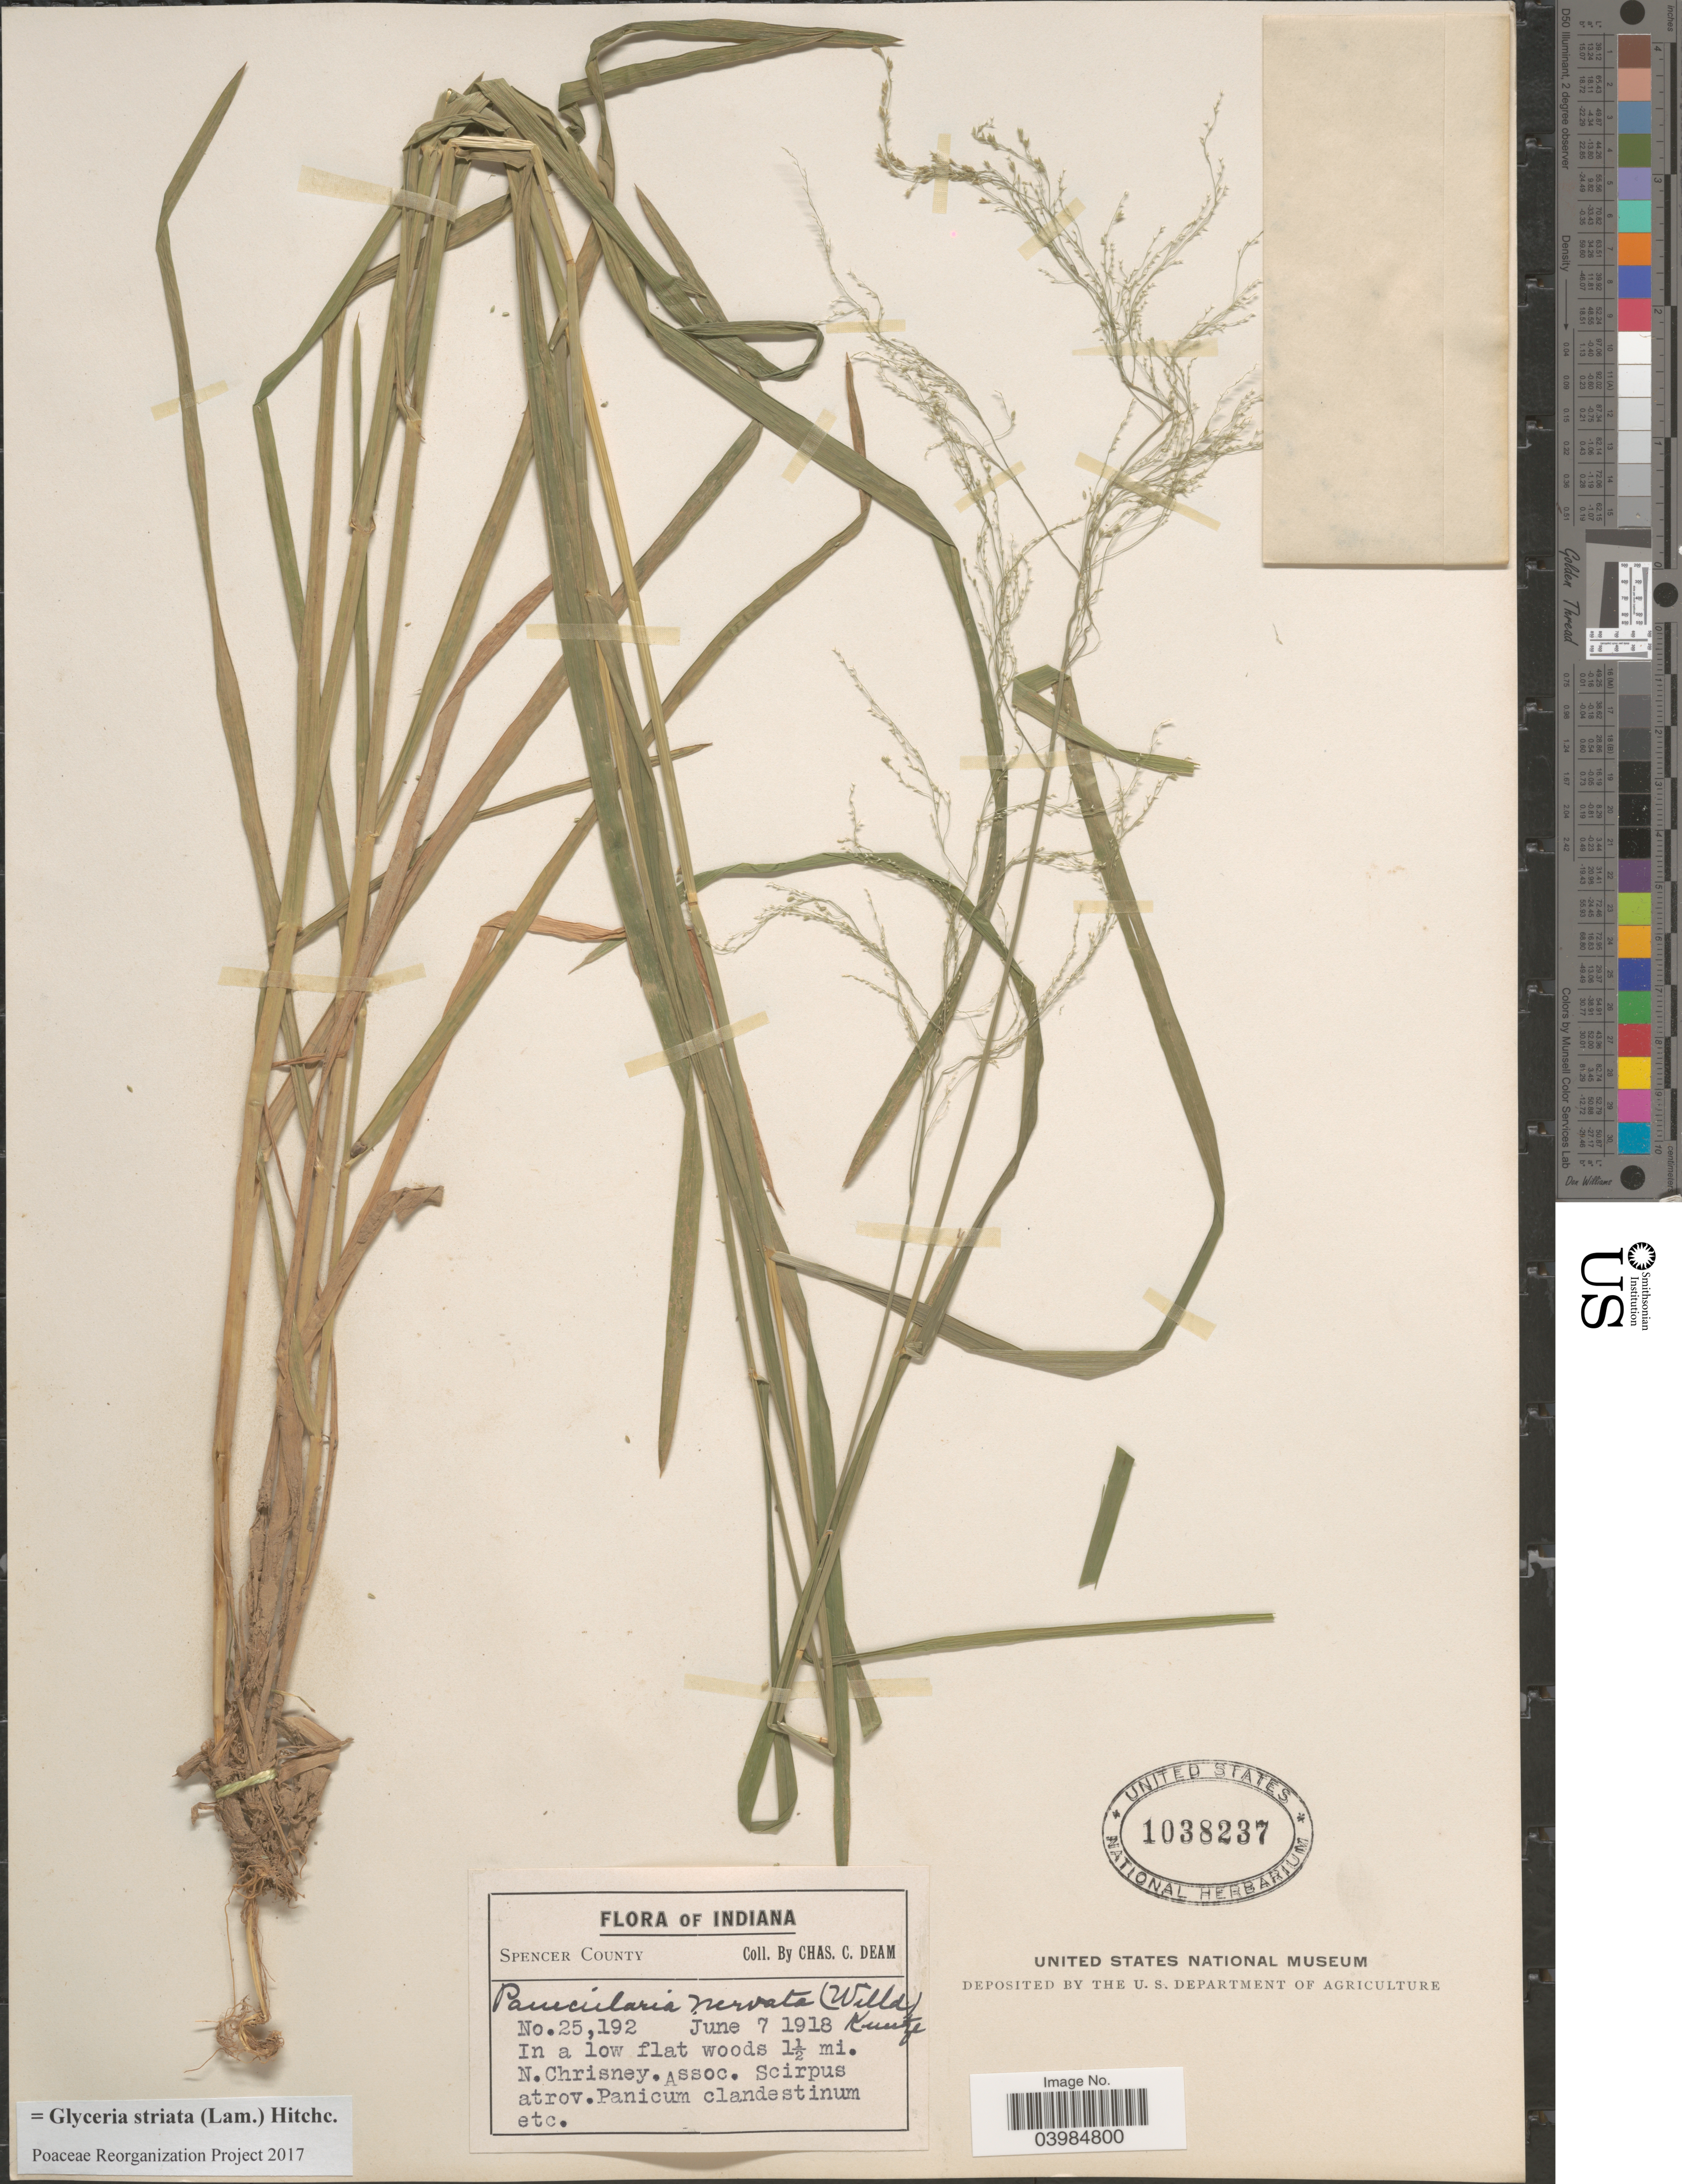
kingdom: Plantae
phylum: Tracheophyta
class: Liliopsida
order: Poales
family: Poaceae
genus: Glyceria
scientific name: Glyceria striata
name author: (Lam.) Hitchc.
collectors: C. C. Deam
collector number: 25192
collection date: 1918-06-07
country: United States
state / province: Indiana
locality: Spencer County. In a low flat woods 1½ mi. N.Chrisney.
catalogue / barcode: US 1038237